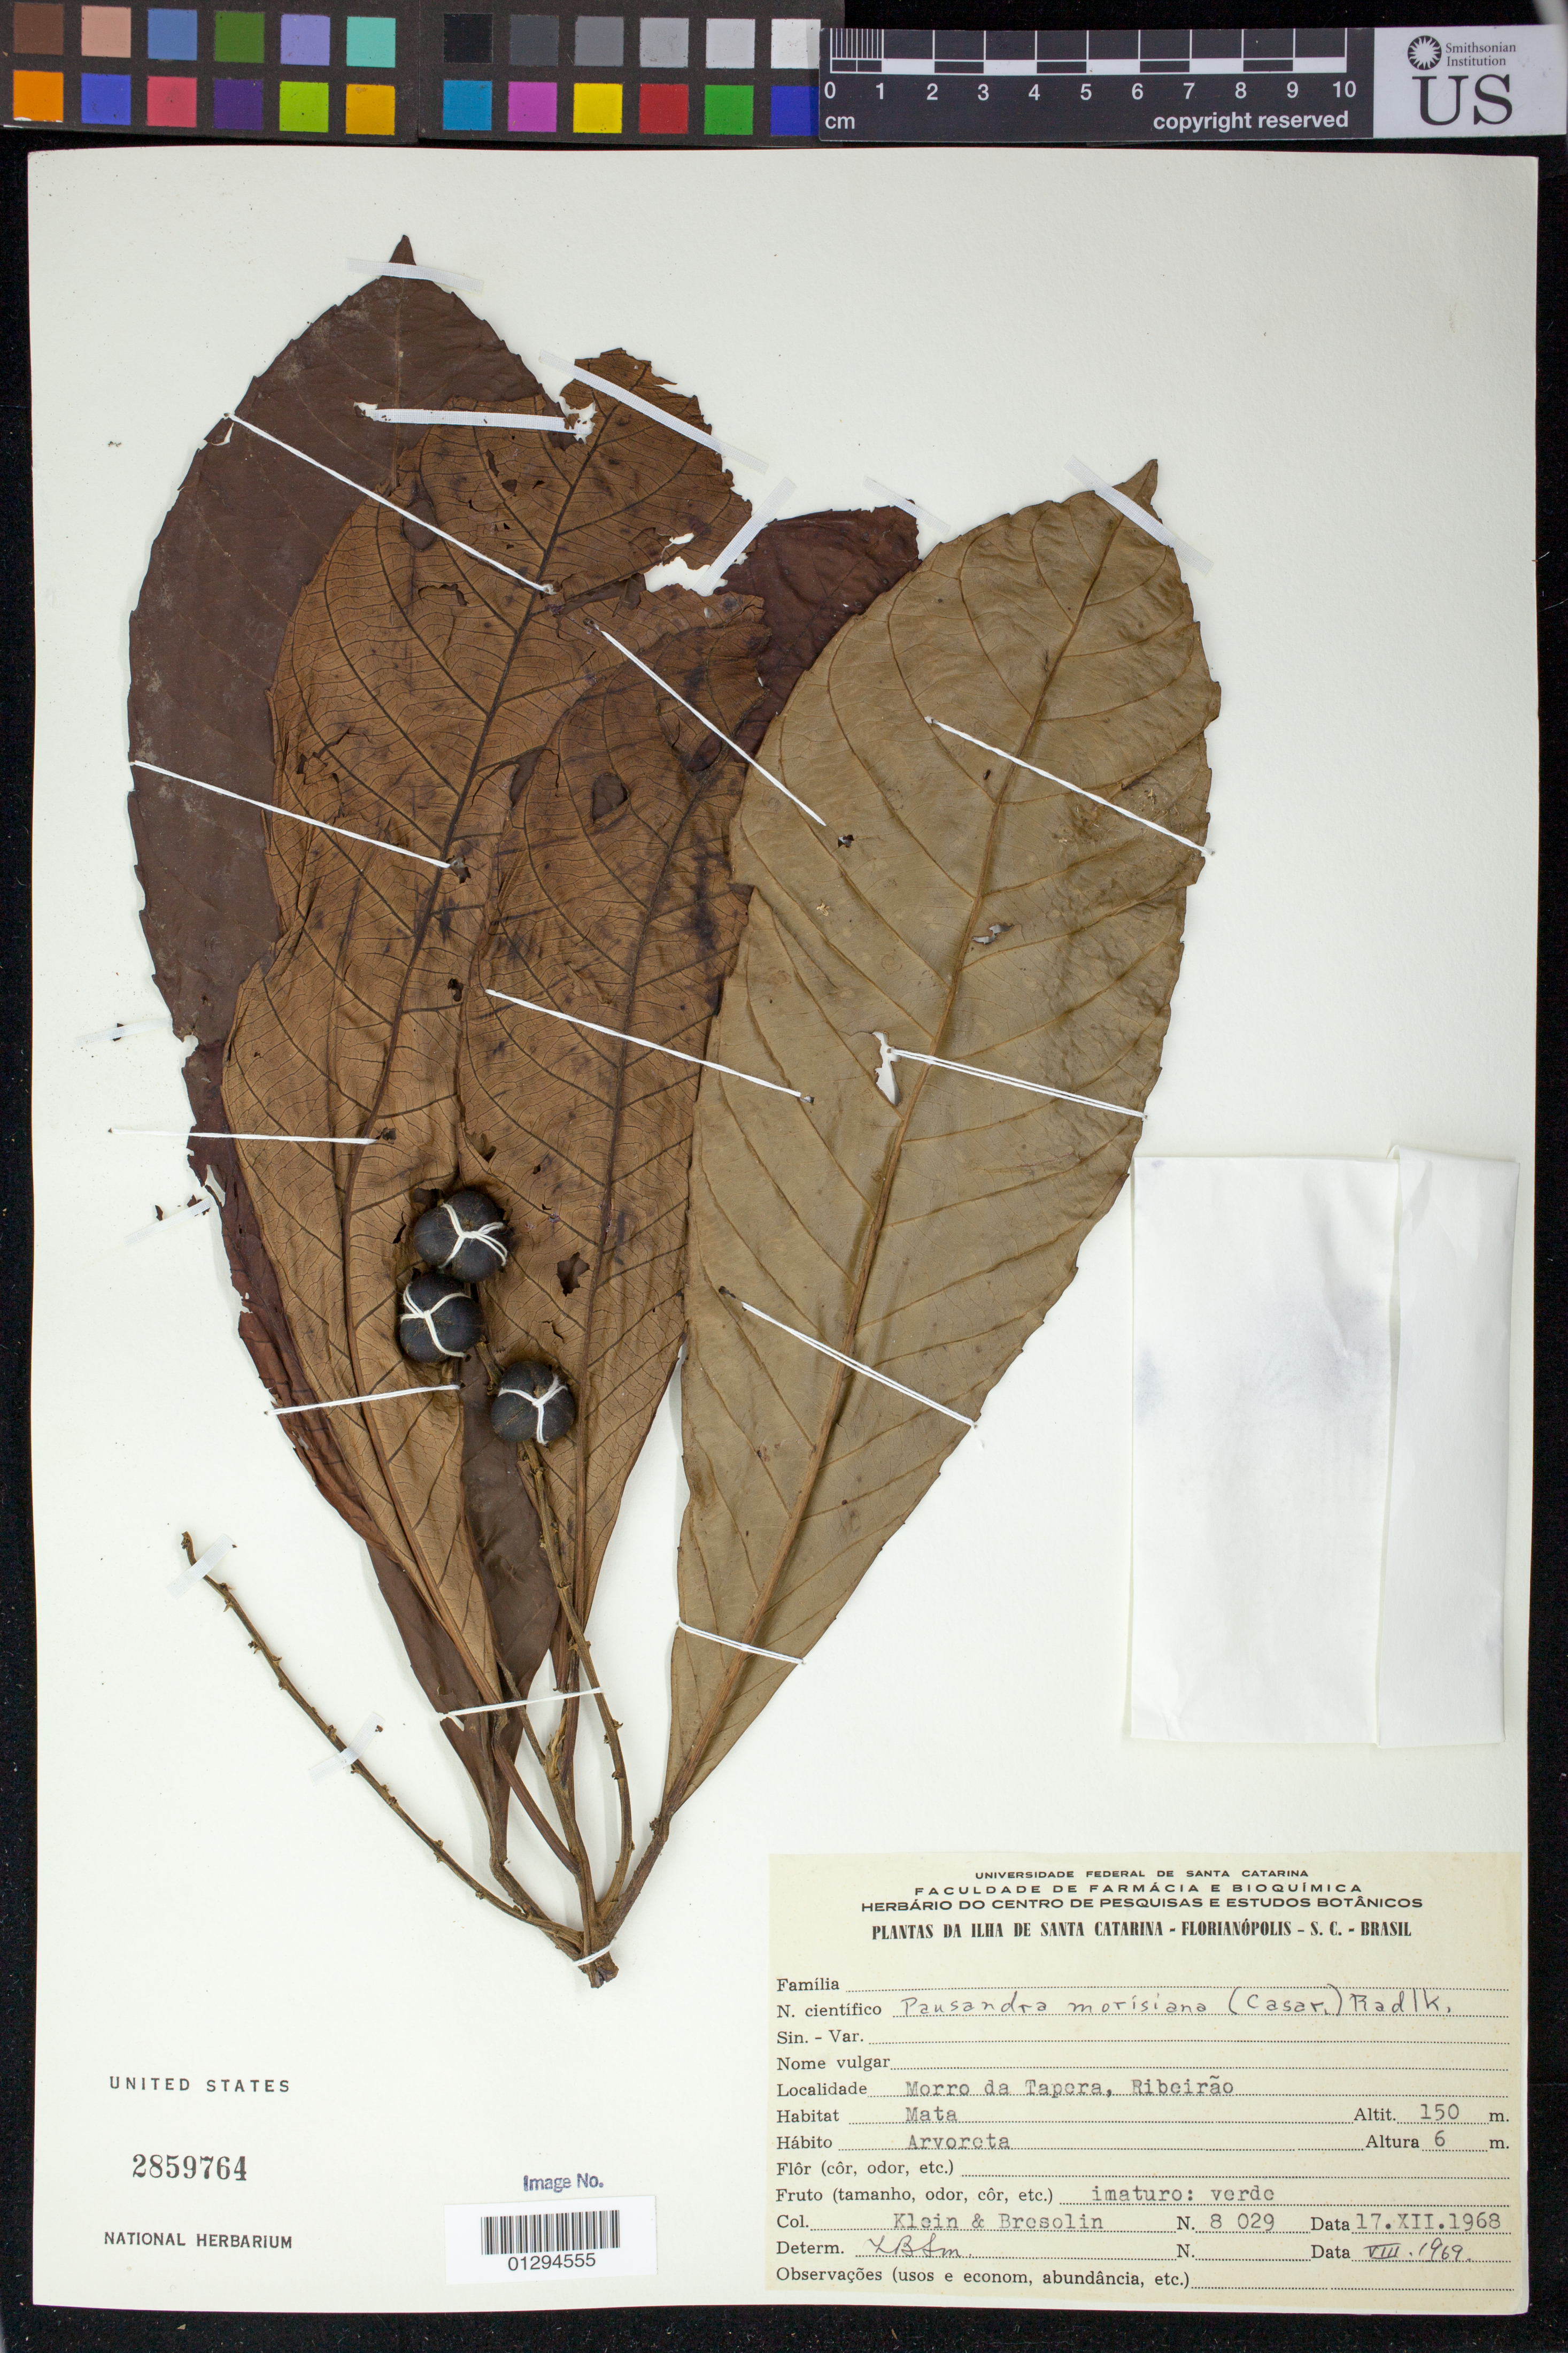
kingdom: Plantae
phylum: Tracheophyta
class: Magnoliopsida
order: Malpighiales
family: Euphorbiaceae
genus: Pausandra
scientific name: Pausandra morisiana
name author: (Casar.) Radlk.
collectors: Klein, -- & -- Bresolin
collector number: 8029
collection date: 1968-12-17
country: Brazil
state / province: Santa Catarina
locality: Morro da Tapera, Ribeirao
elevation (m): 150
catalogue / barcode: US 2859764